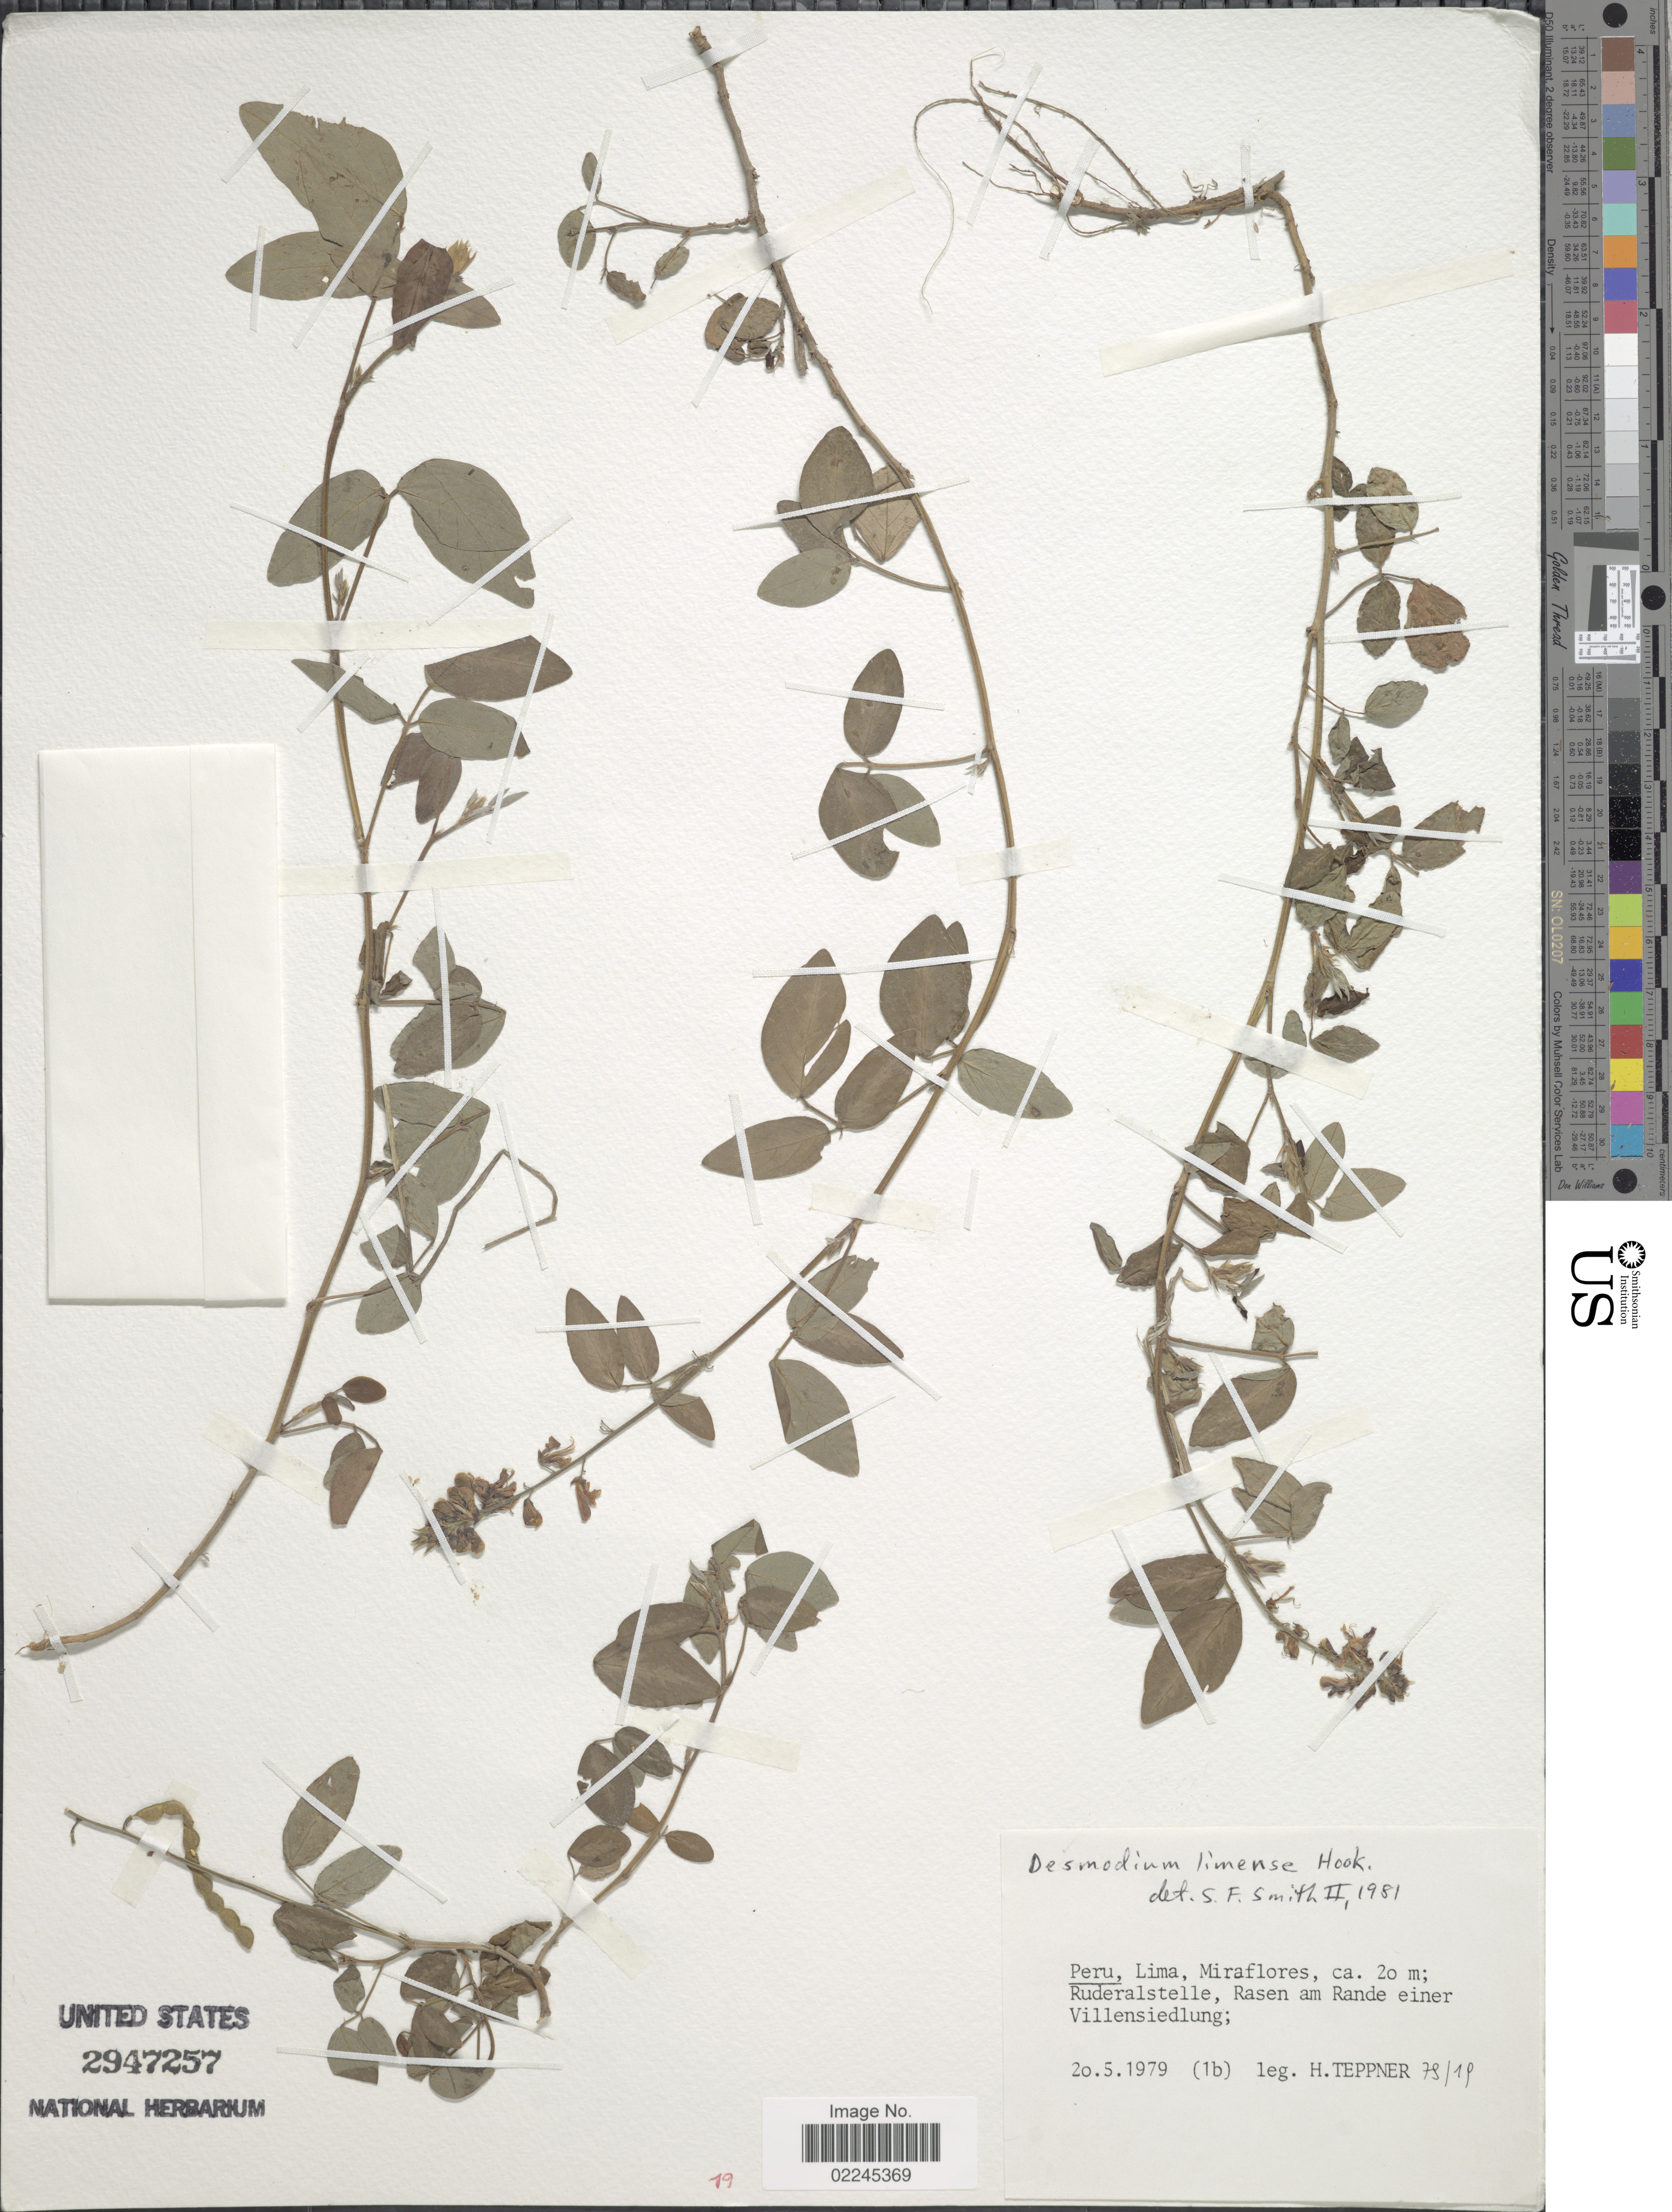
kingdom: Plantae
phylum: Tracheophyta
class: Magnoliopsida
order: Fabales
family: Fabaceae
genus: Desmodium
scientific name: Desmodium limense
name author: Hook.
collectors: H. Teppner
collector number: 78119*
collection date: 1979-05-20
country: Peru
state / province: Lima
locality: Miraflores, ca. 20 m; Ruderalstelle, Rasen am Rande einer Villensiedlung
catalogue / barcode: US 2947257